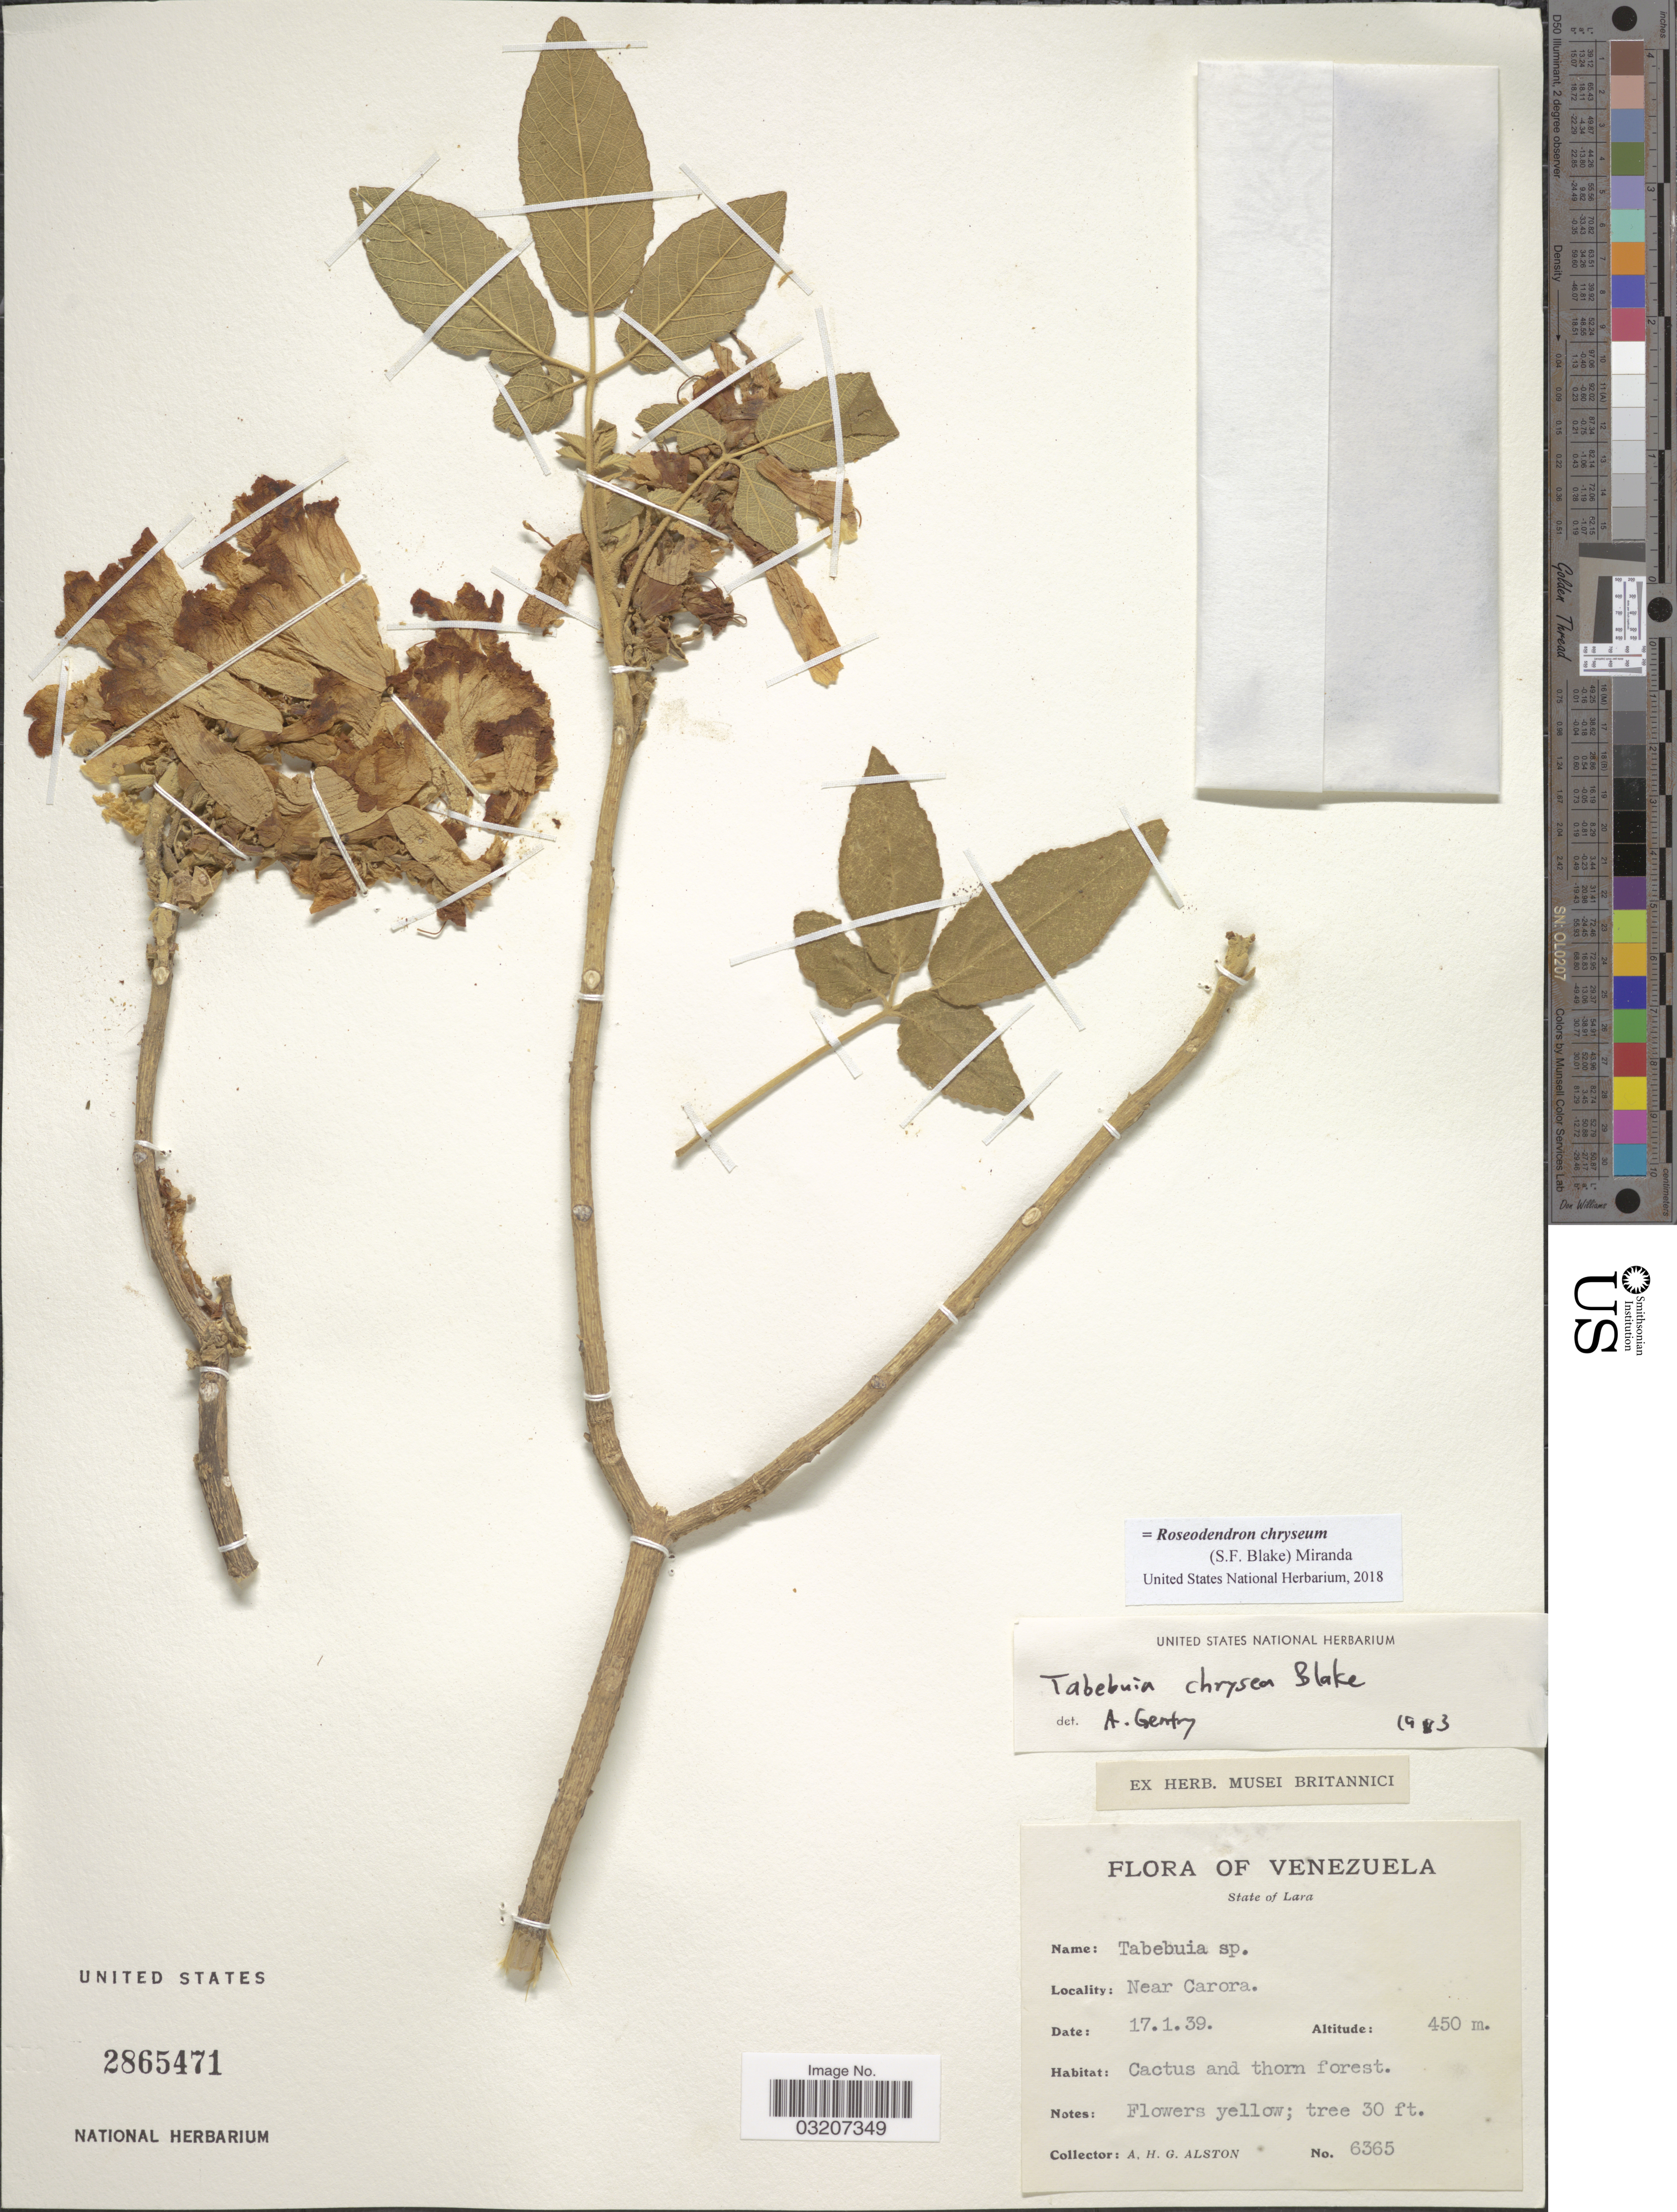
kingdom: Plantae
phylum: Tracheophyta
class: Magnoliopsida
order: Lamiales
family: Bignoniaceae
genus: Roseodendron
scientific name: Roseodendron chryseum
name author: (S.F. Blake) Miranda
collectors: A. H. Alston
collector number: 6365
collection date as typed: Transcribed d/m/y: 17/1/39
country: Venezuela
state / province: Lara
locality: Near Carora.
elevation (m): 450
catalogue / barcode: US 2865471